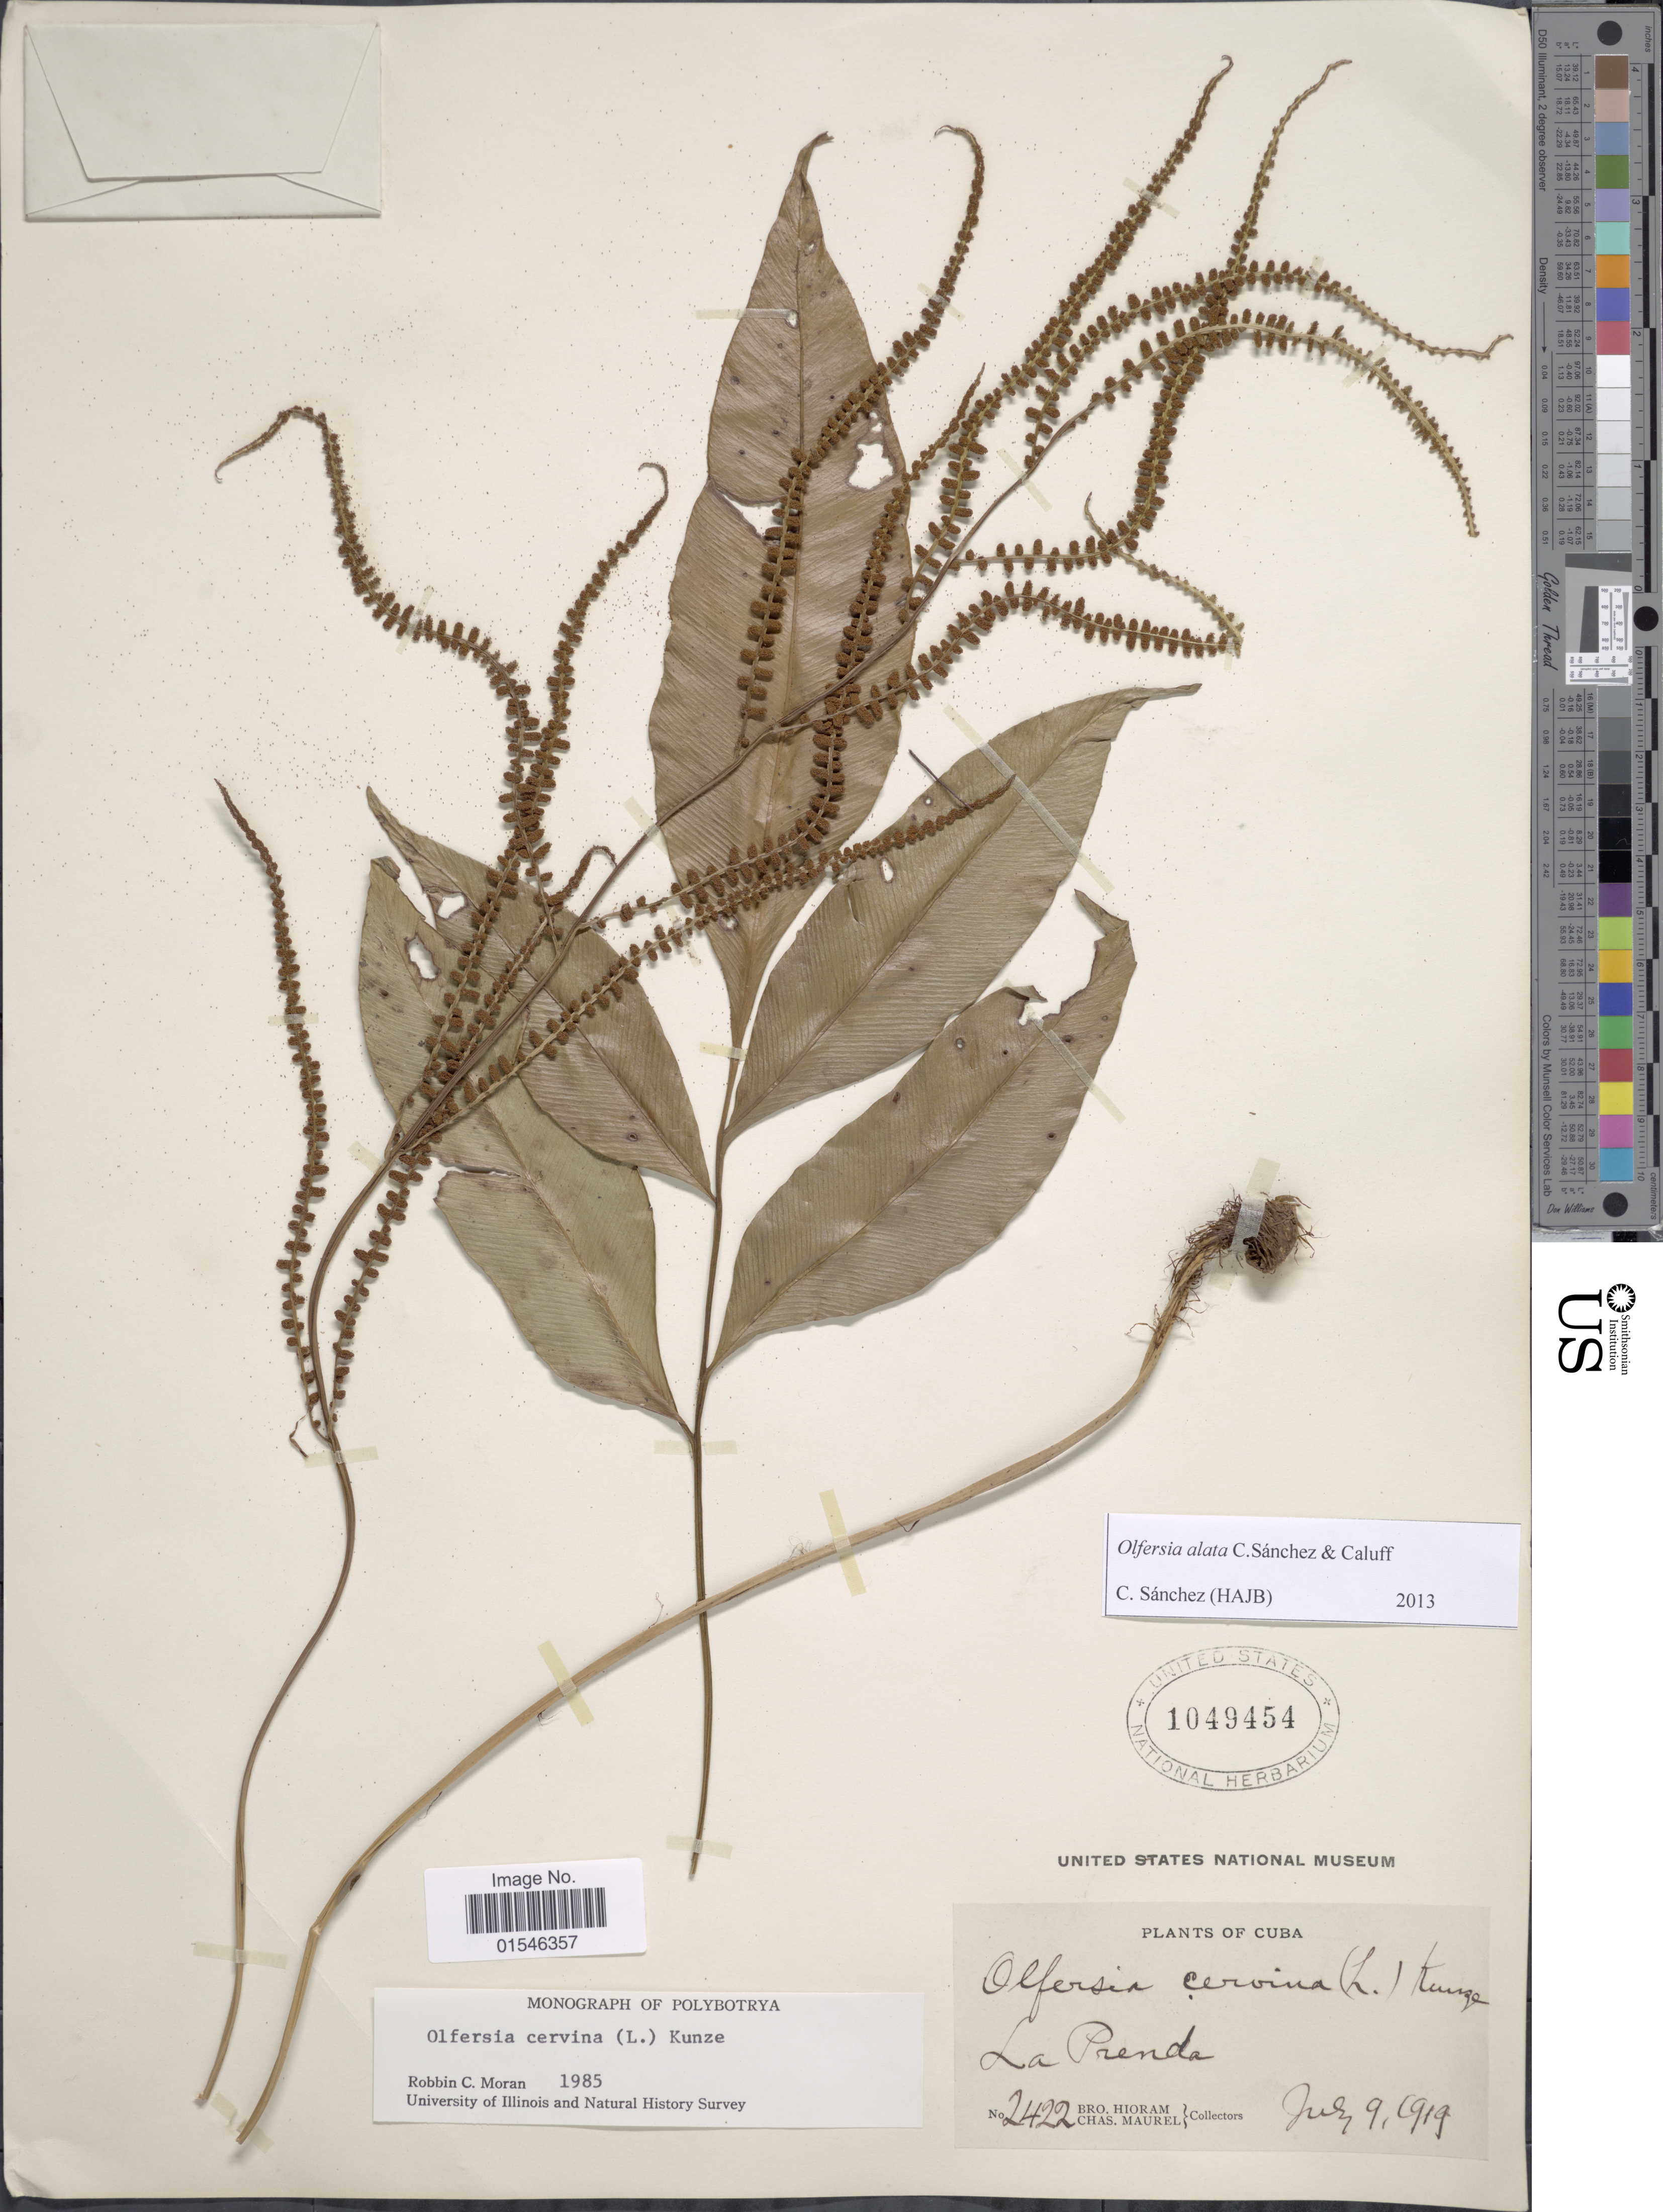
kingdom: Plantae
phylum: Tracheophyta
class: Polypodiopsida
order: Polypodiales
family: Dryopteridaceae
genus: Olfersia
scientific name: Olfersia cervina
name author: (L.) Kunze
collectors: Bro. Hioram & C. Maurel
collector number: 2422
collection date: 1919-07-09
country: Cuba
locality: La Prenda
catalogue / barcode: US 1049454